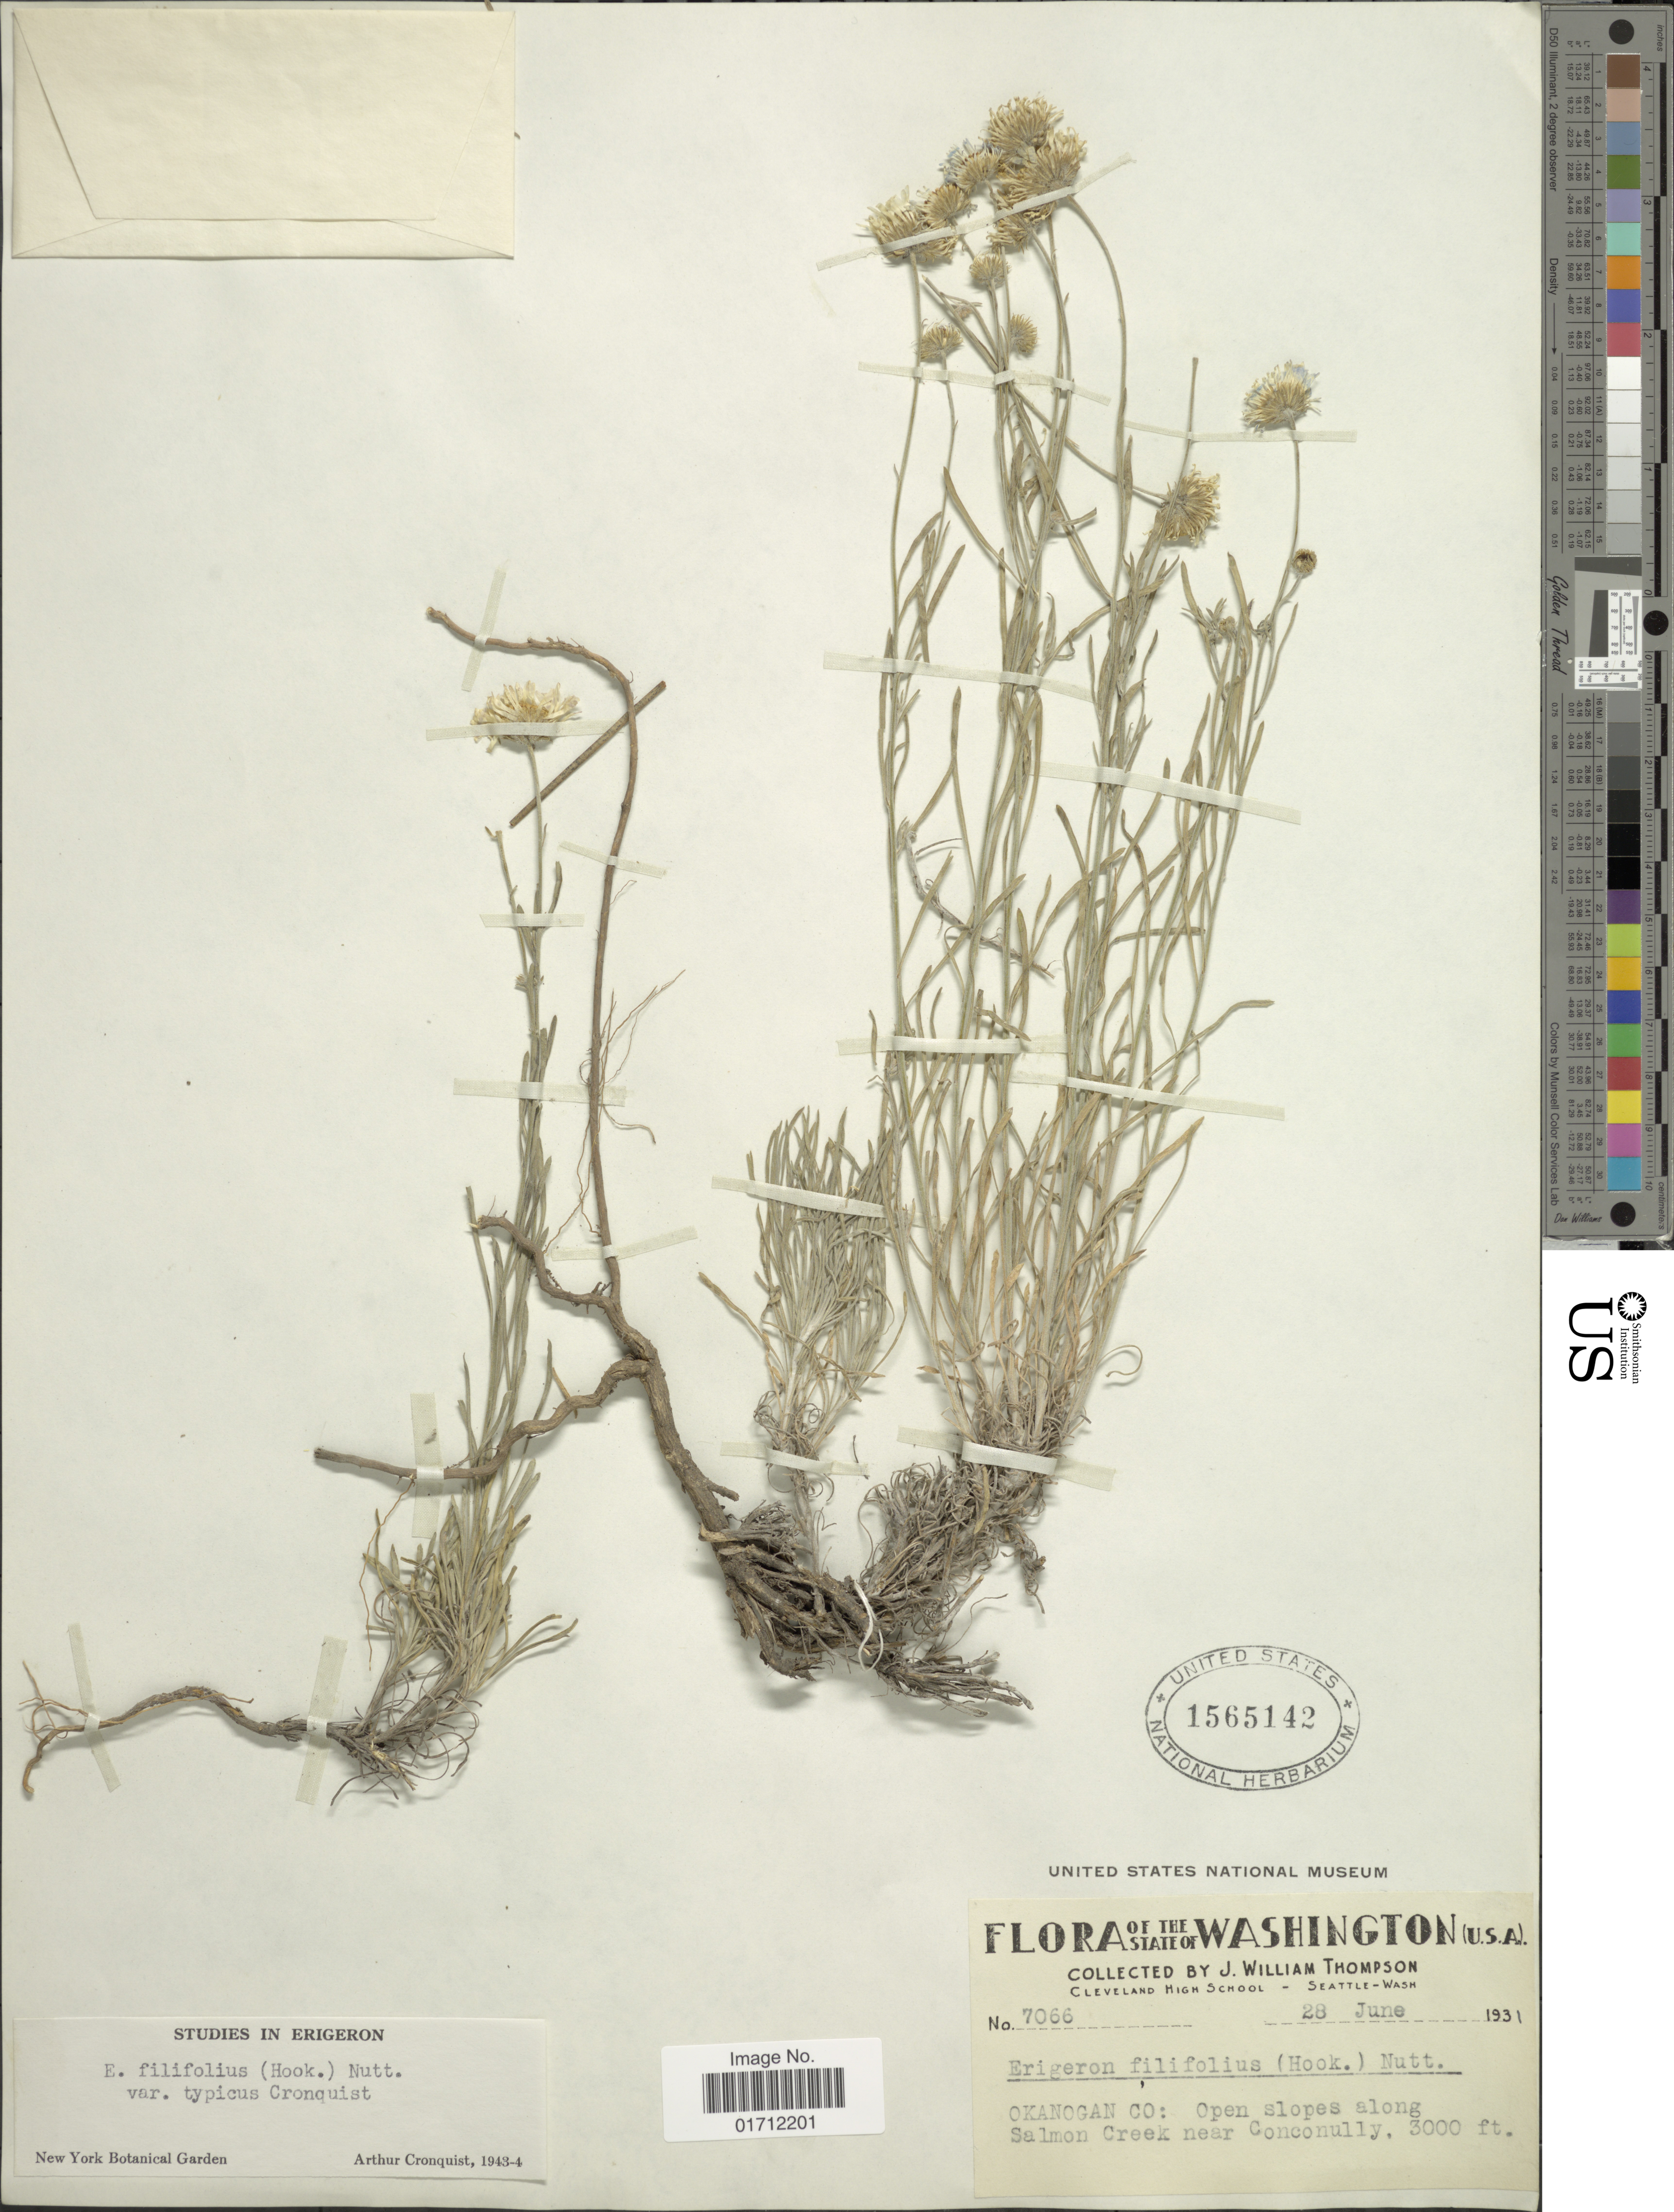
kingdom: Plantae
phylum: Tracheophyta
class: Magnoliopsida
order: Asterales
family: Asteraceae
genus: Erigeron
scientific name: Erigeron filifolius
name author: (Hook.) Nutt.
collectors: J. W. Thompson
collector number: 7066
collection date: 1931-06-29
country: United States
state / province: Washington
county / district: Okanogan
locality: Okanogan Co.: Open slopes along Salmon Creek near Conconully.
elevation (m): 914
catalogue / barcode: US 1565142